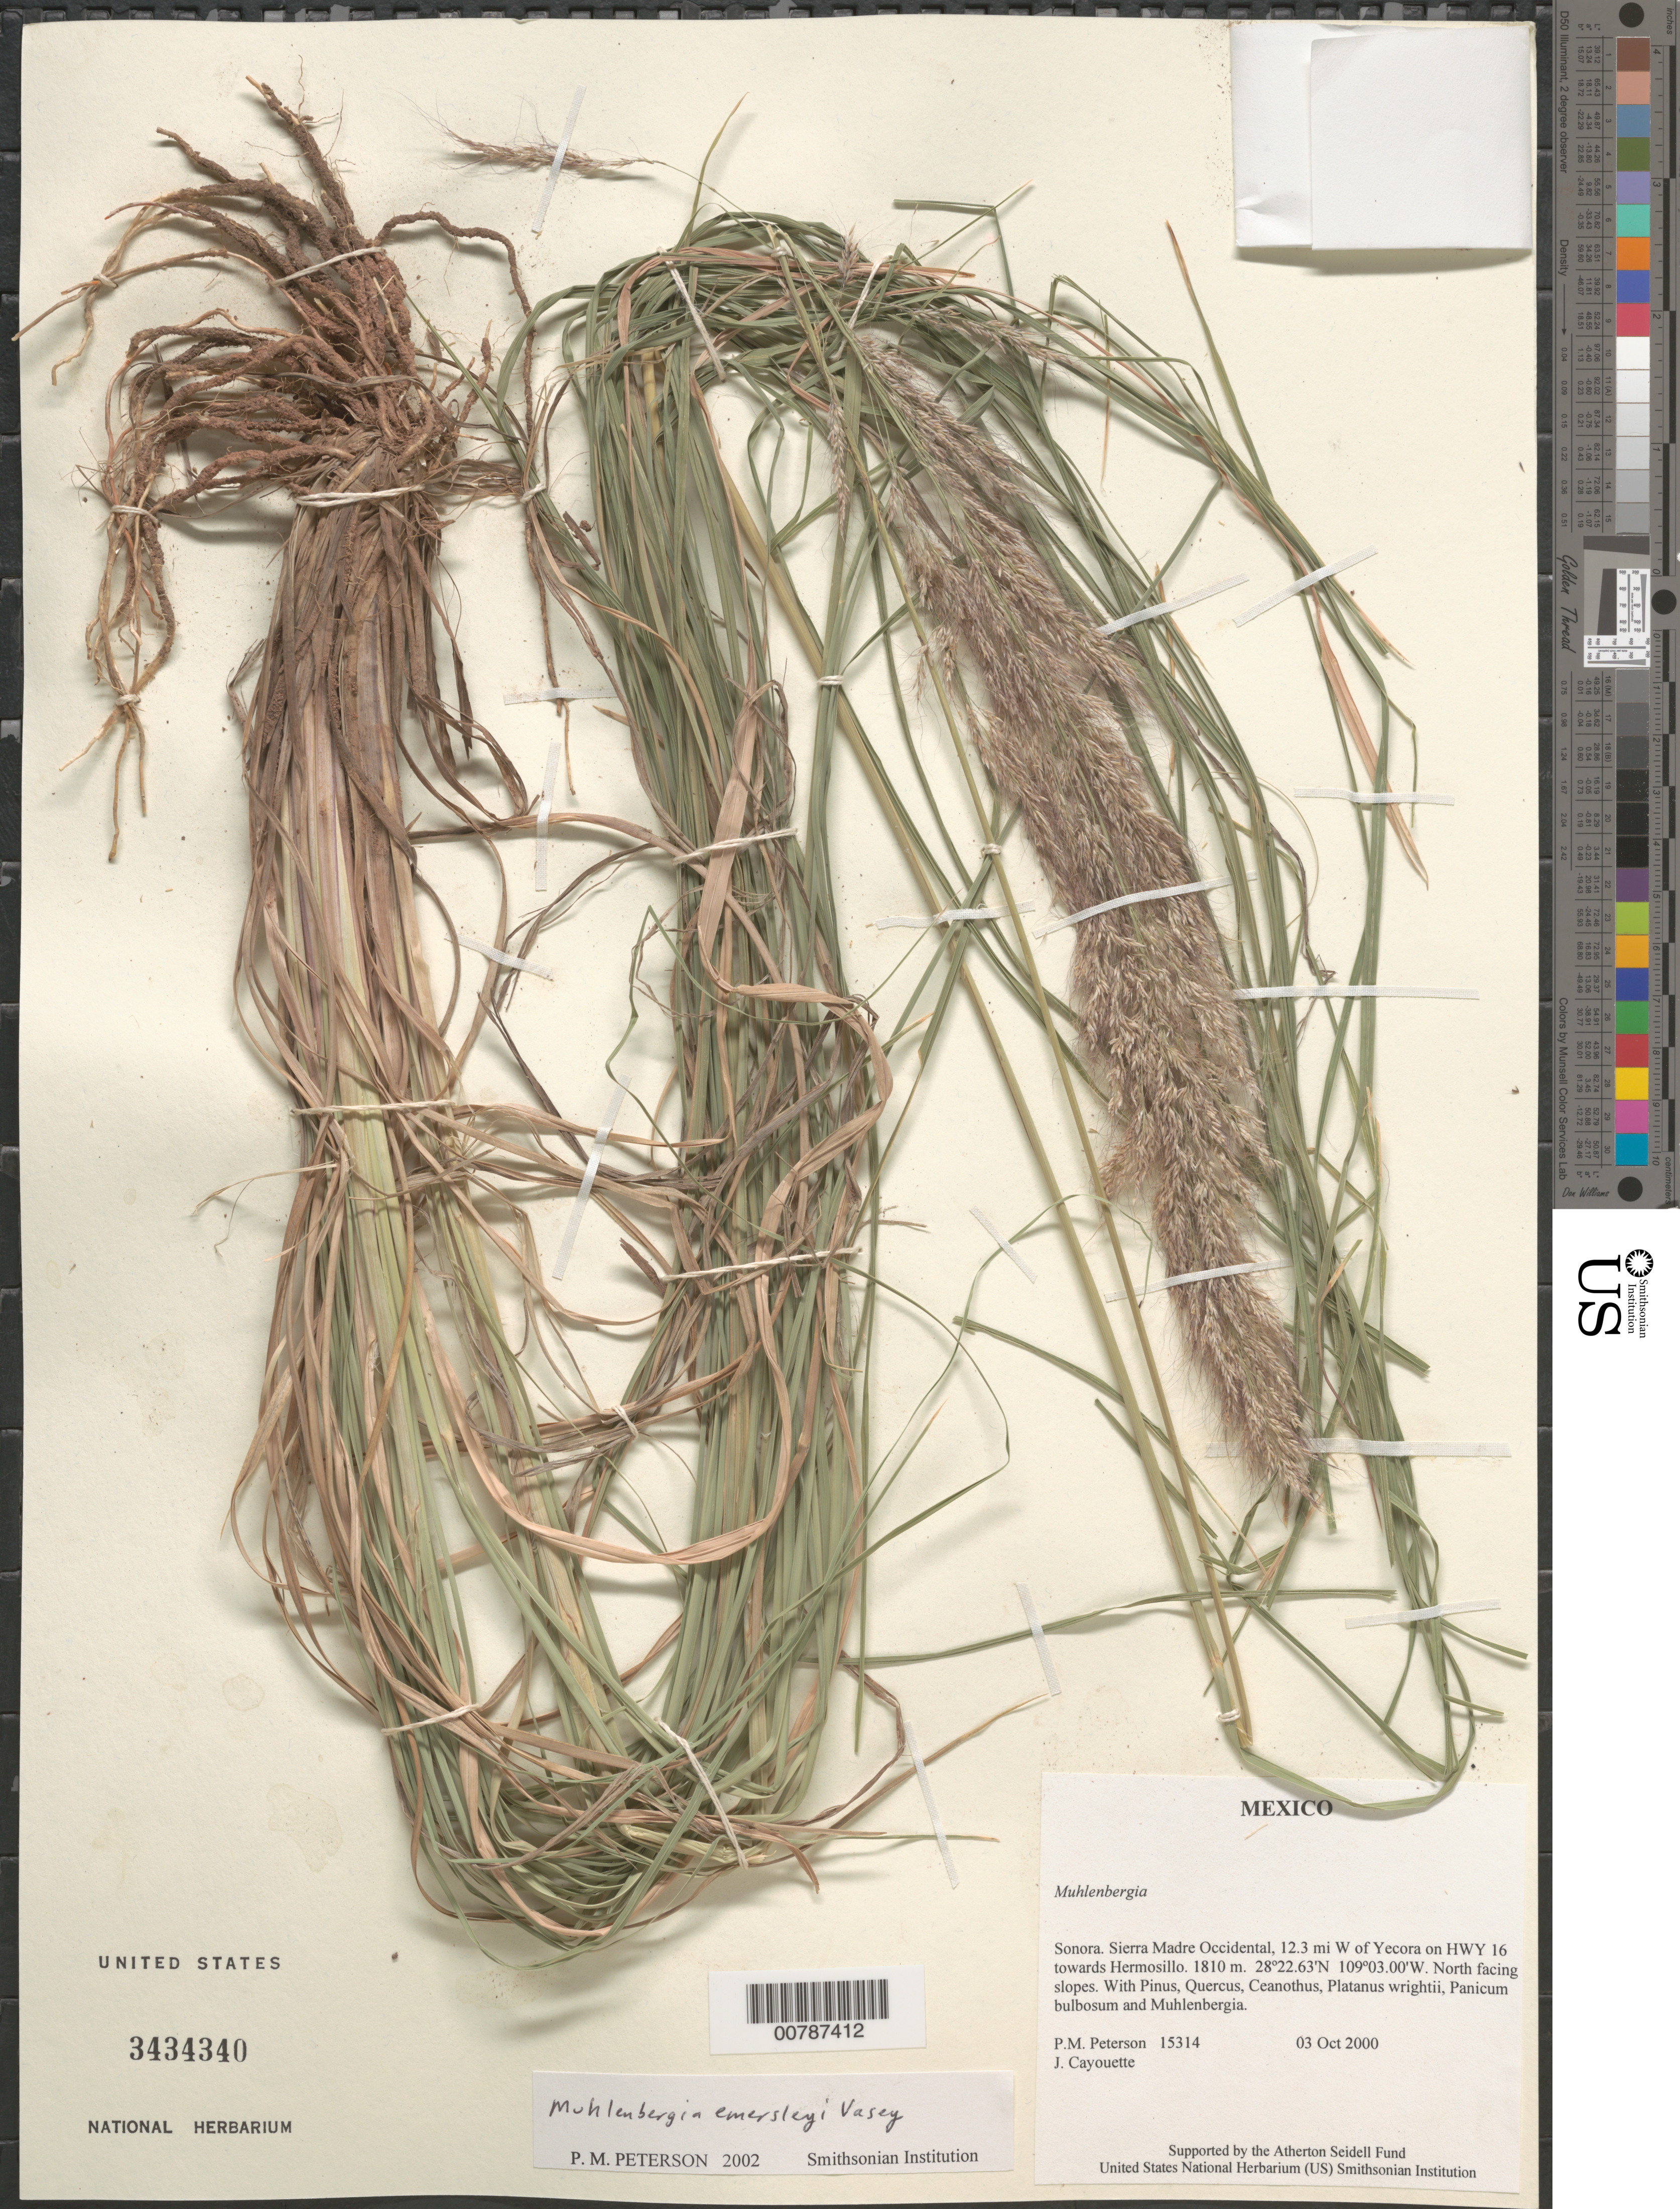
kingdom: Plantae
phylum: Tracheophyta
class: Liliopsida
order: Poales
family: Poaceae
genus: Muhlenbergia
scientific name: Muhlenbergia emersleyi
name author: Vasey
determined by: Peterson, Paul M., (BOT), Smithsonian Institution - National Museum of Natural History (UNITED STATES)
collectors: P. M. Peterson & J. Cayouette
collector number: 15314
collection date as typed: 03 Oct 2000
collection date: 2000-10-03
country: Mexico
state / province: Sonora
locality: Sierra Madre Occidental, 12.3 mi W of Yecora on HWY 16 towards Hermosillo.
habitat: North facing slopes.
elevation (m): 1810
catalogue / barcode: US 3434340